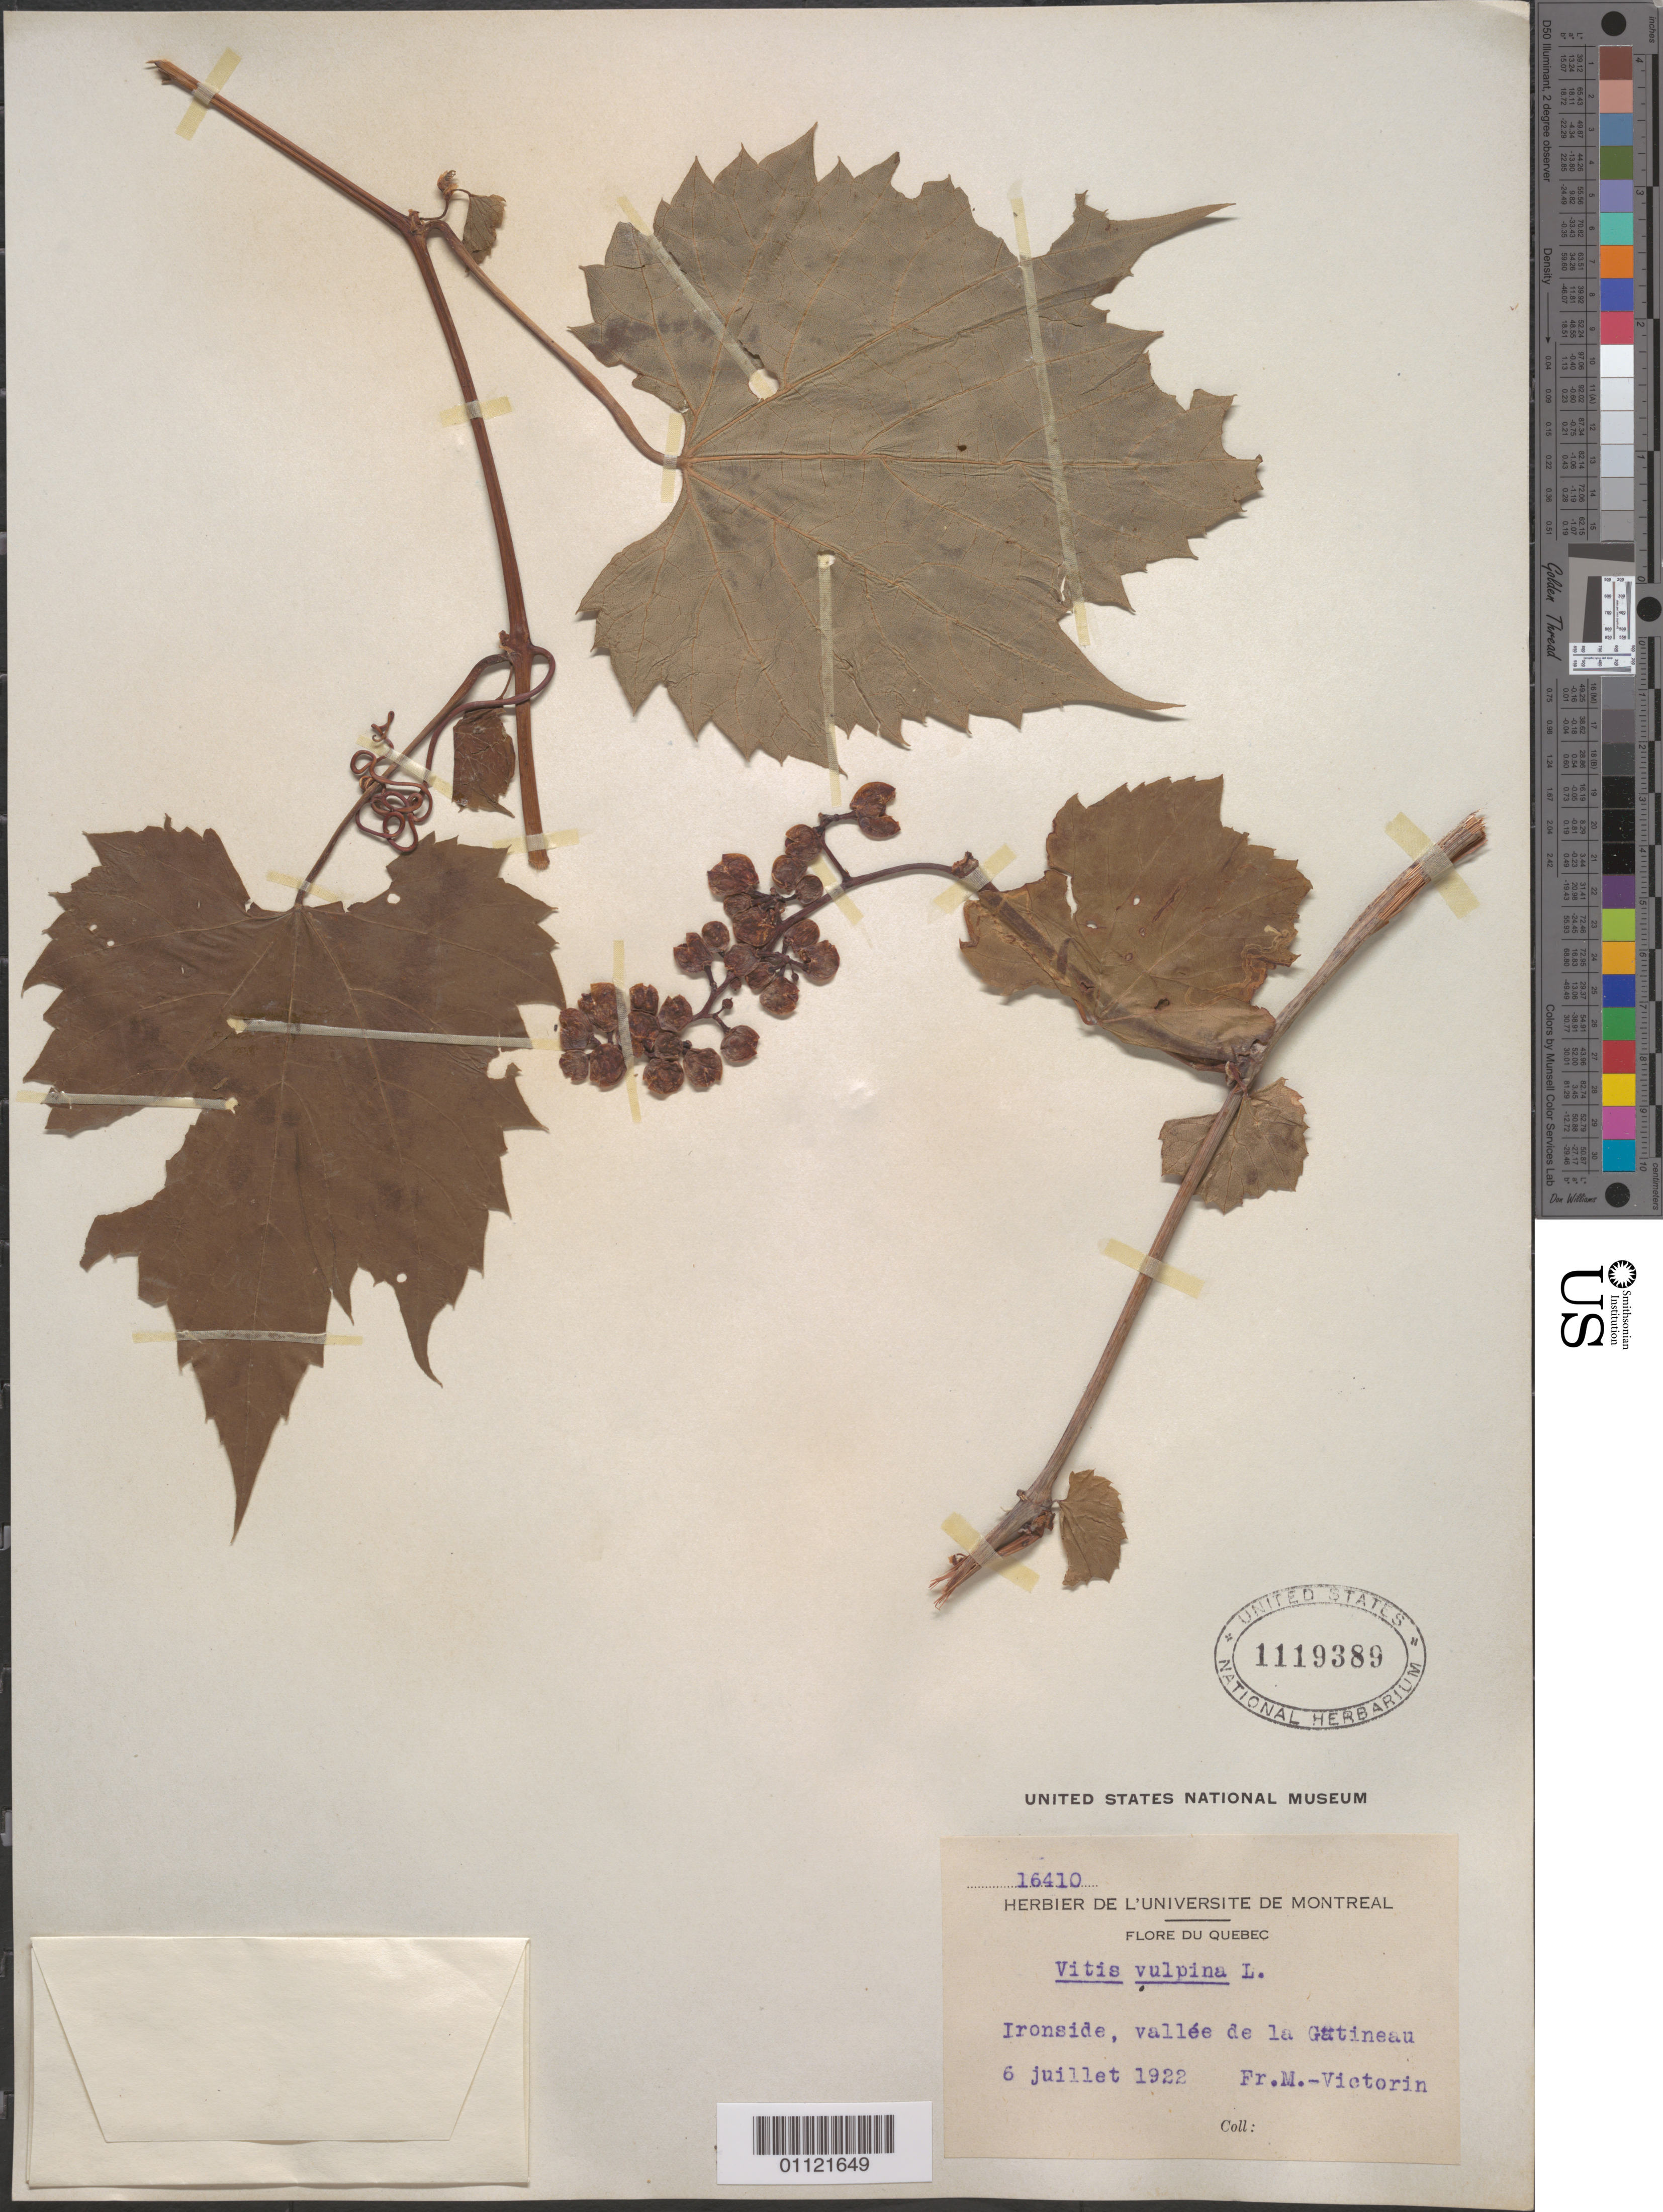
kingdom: Plantae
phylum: Tracheophyta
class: Magnoliopsida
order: Vitales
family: Vitaceae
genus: Vitis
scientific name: Vitis vulpina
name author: L.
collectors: Fr. Marie-Victorin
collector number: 16410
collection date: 1922-07-06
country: Canada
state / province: Quebec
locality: Ironside, wallee de la Gatineau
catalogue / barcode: US 1119389